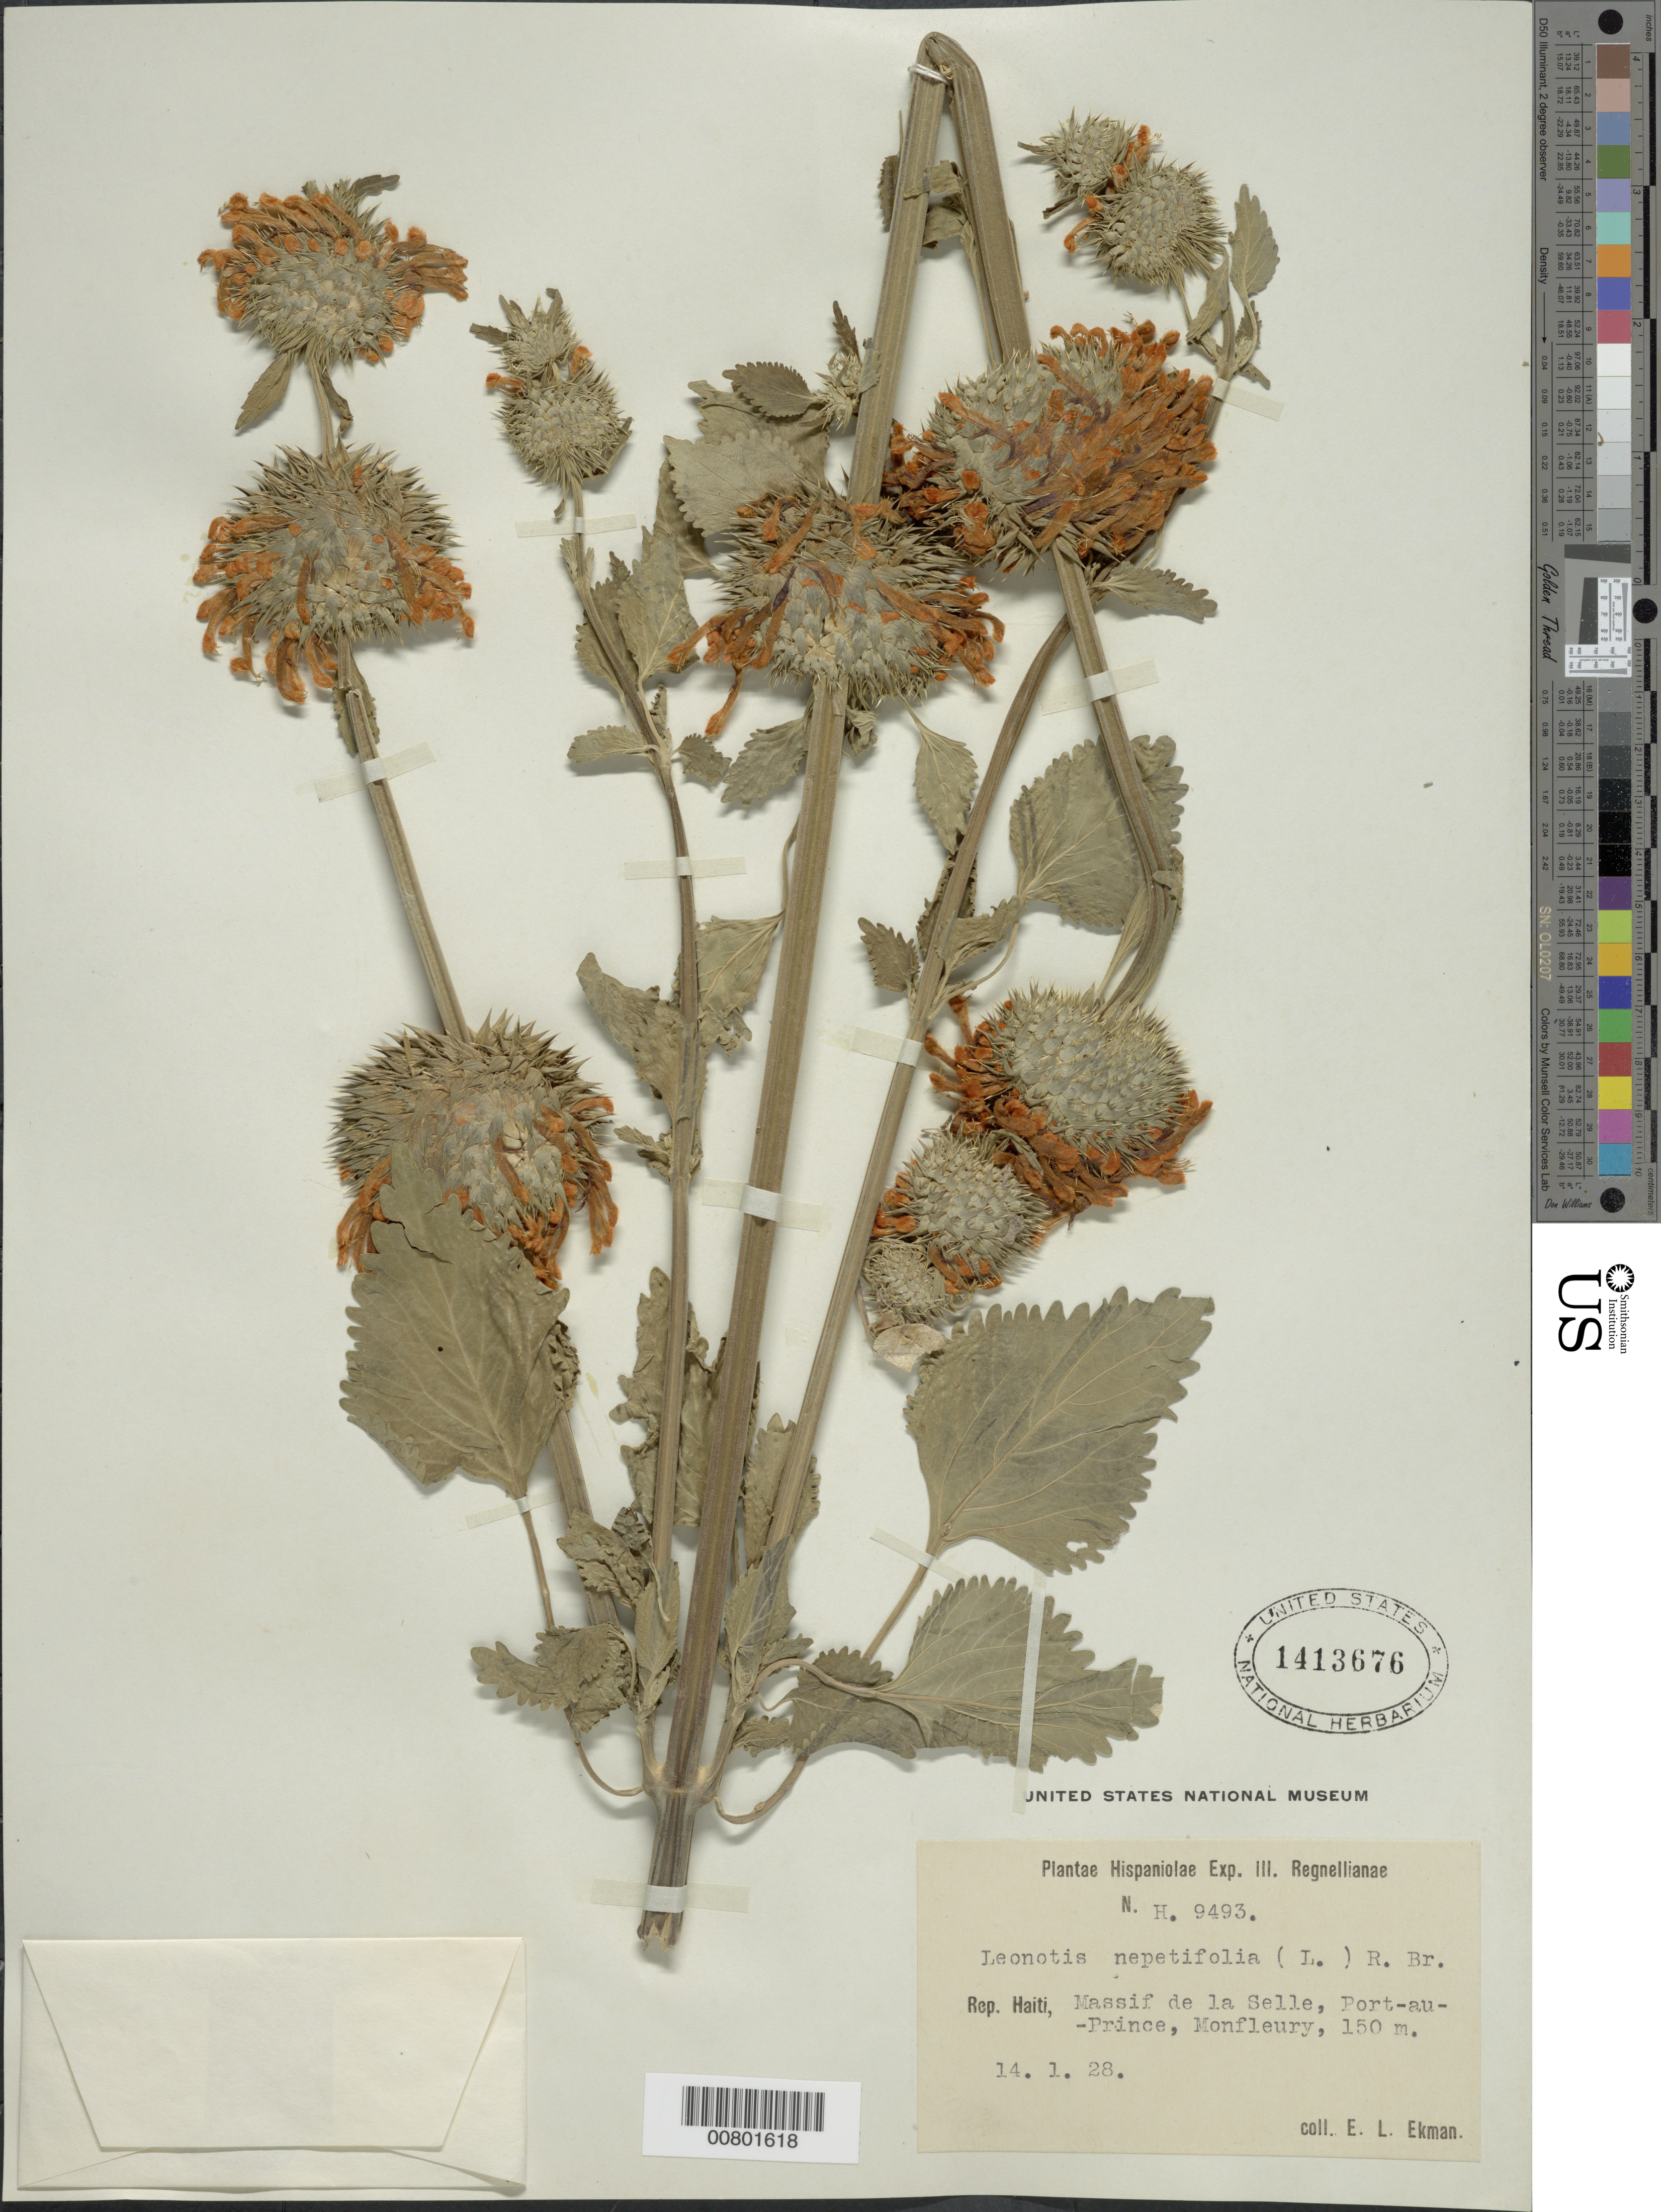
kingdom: Plantae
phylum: Tracheophyta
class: Magnoliopsida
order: Lamiales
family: Lamiaceae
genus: Leonotis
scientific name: Leonotis nepetifolia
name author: (L.) R. Br.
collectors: E. L. Ekman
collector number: H 9493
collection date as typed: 14 Jan 1928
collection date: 1928-01-14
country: Haiti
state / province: Ouest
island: Hispaniola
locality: Massif de la Selle, Port-au-Prince, Monfleury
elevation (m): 150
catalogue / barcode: US 1413676